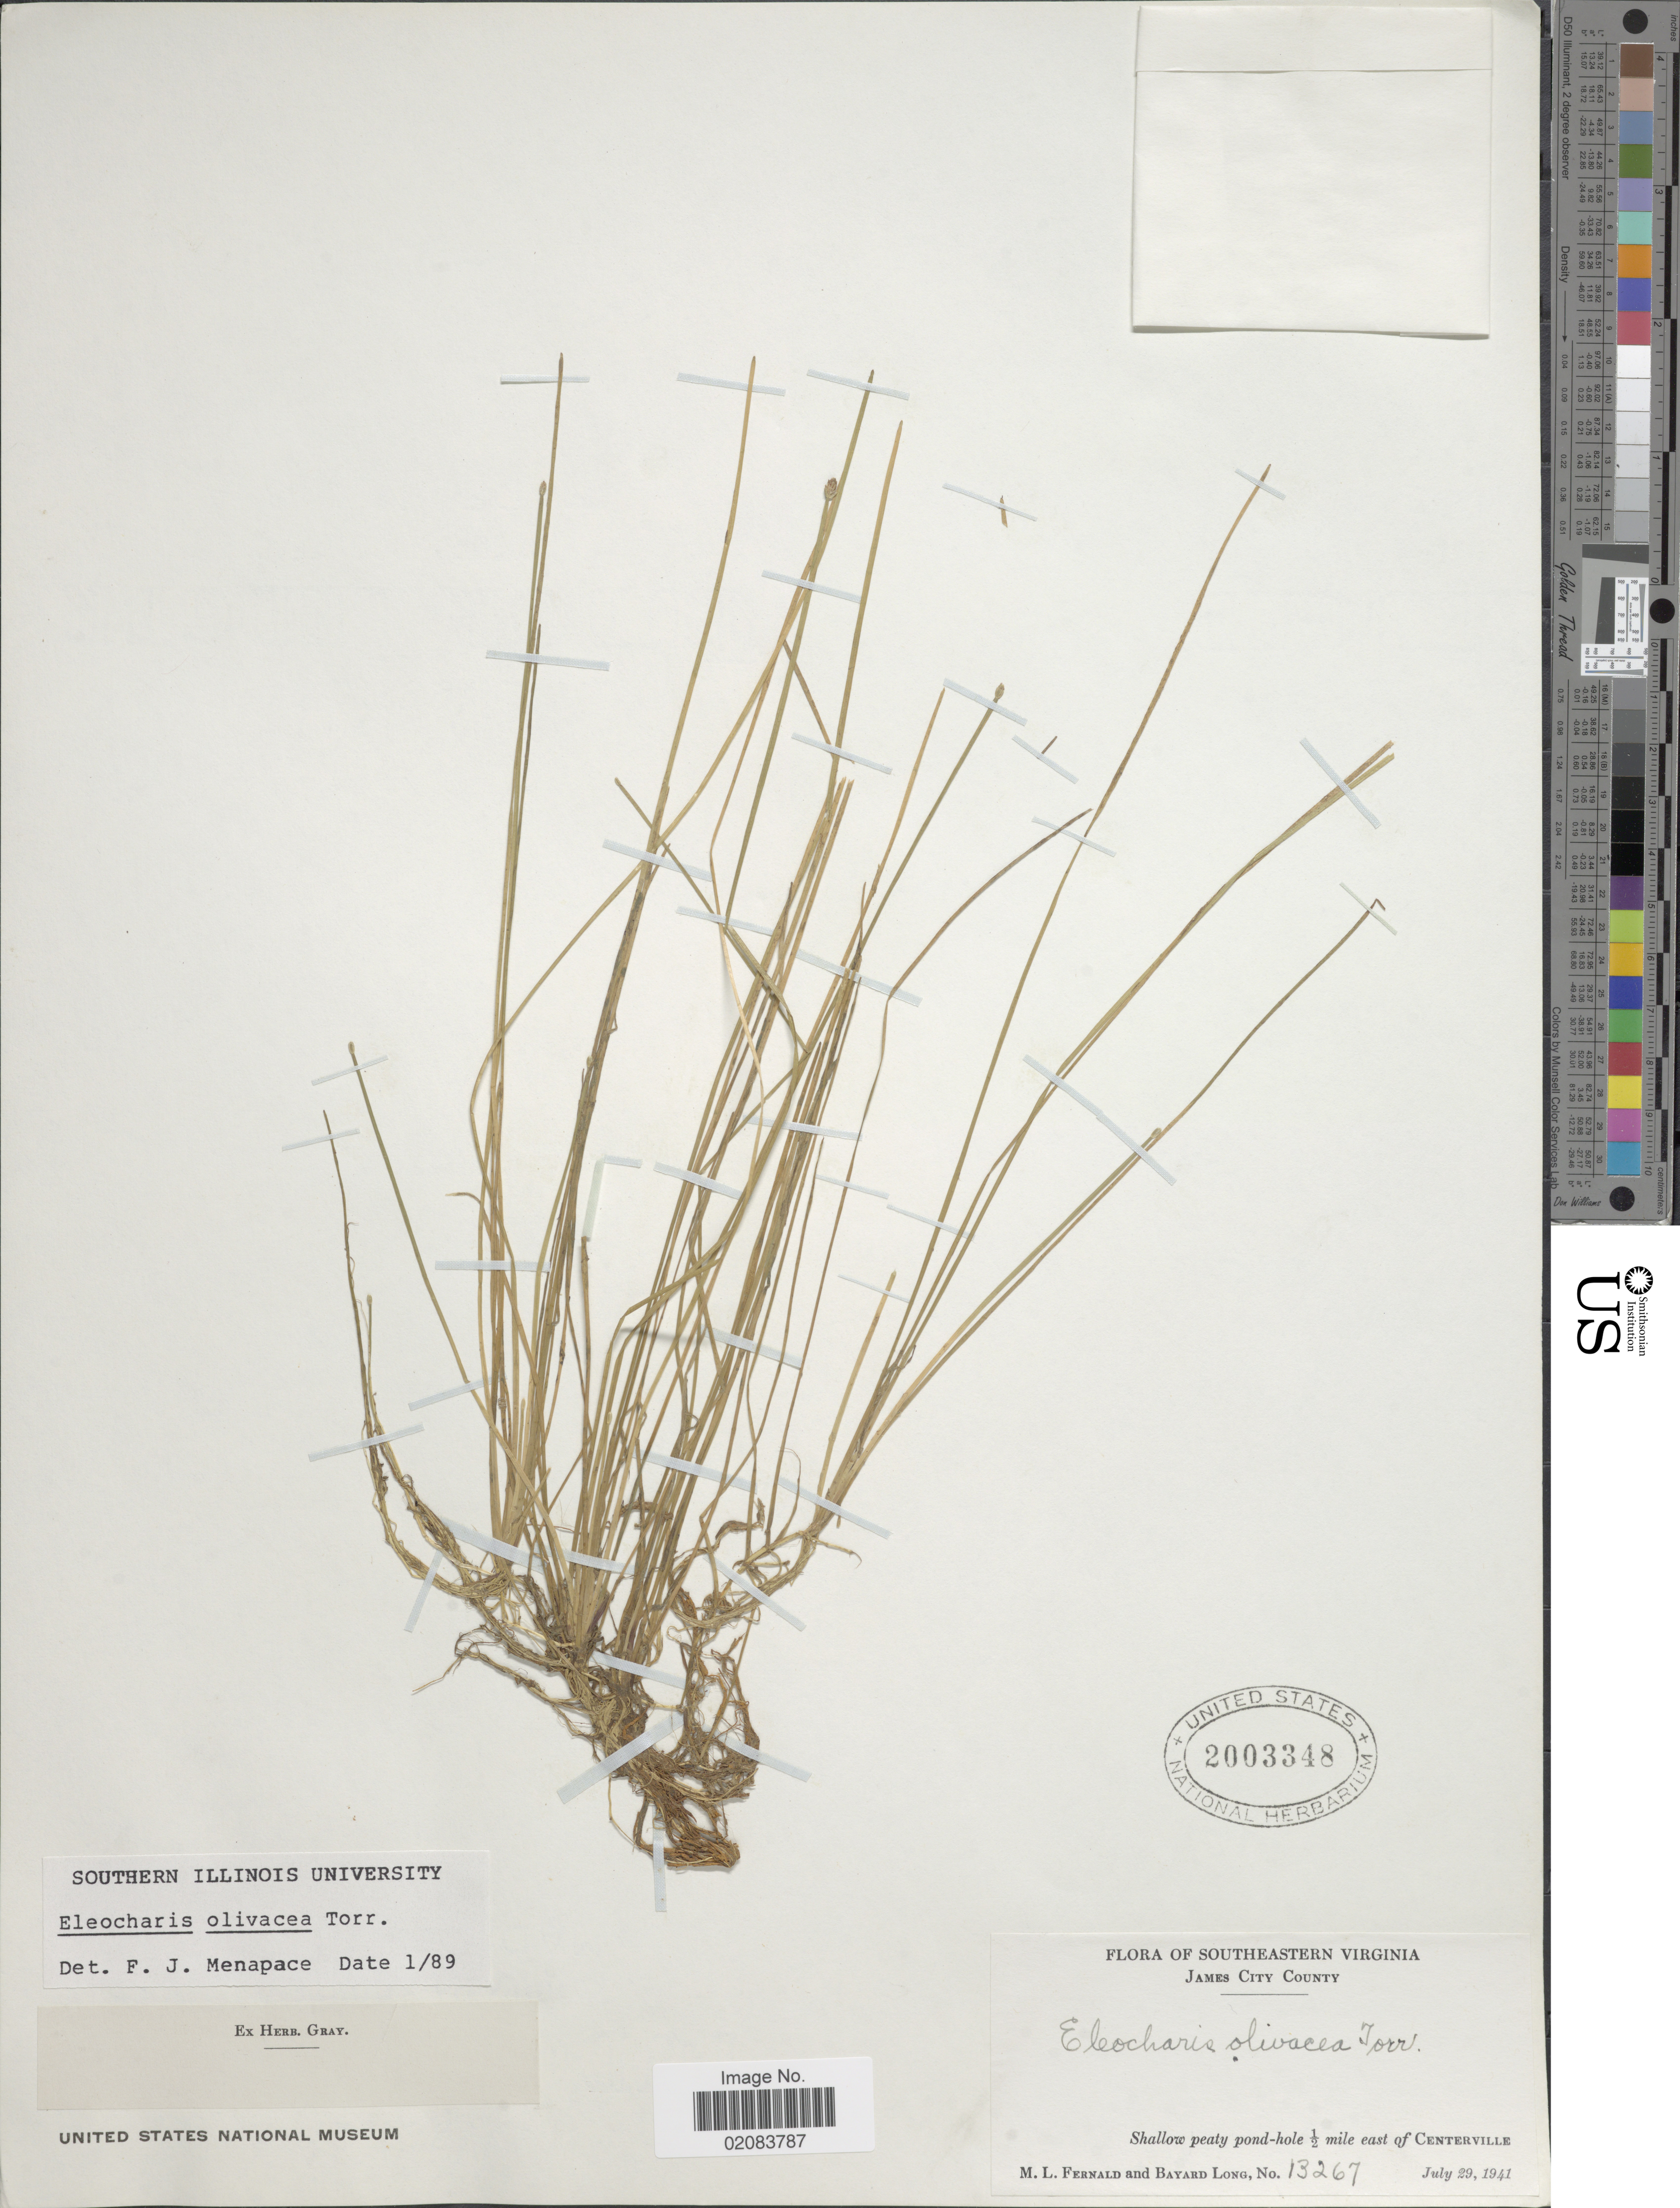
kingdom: Plantae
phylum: Tracheophyta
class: Liliopsida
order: Poales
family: Cyperaceae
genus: Eleocharis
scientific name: Eleocharis olivacea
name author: Torr.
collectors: M. L. Fernald & B. Long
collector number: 13267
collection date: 1941-07-29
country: United States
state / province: Virginia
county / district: James City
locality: Southeastern Virginia. James City County. ½ mile east of Centerville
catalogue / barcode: US 2003348